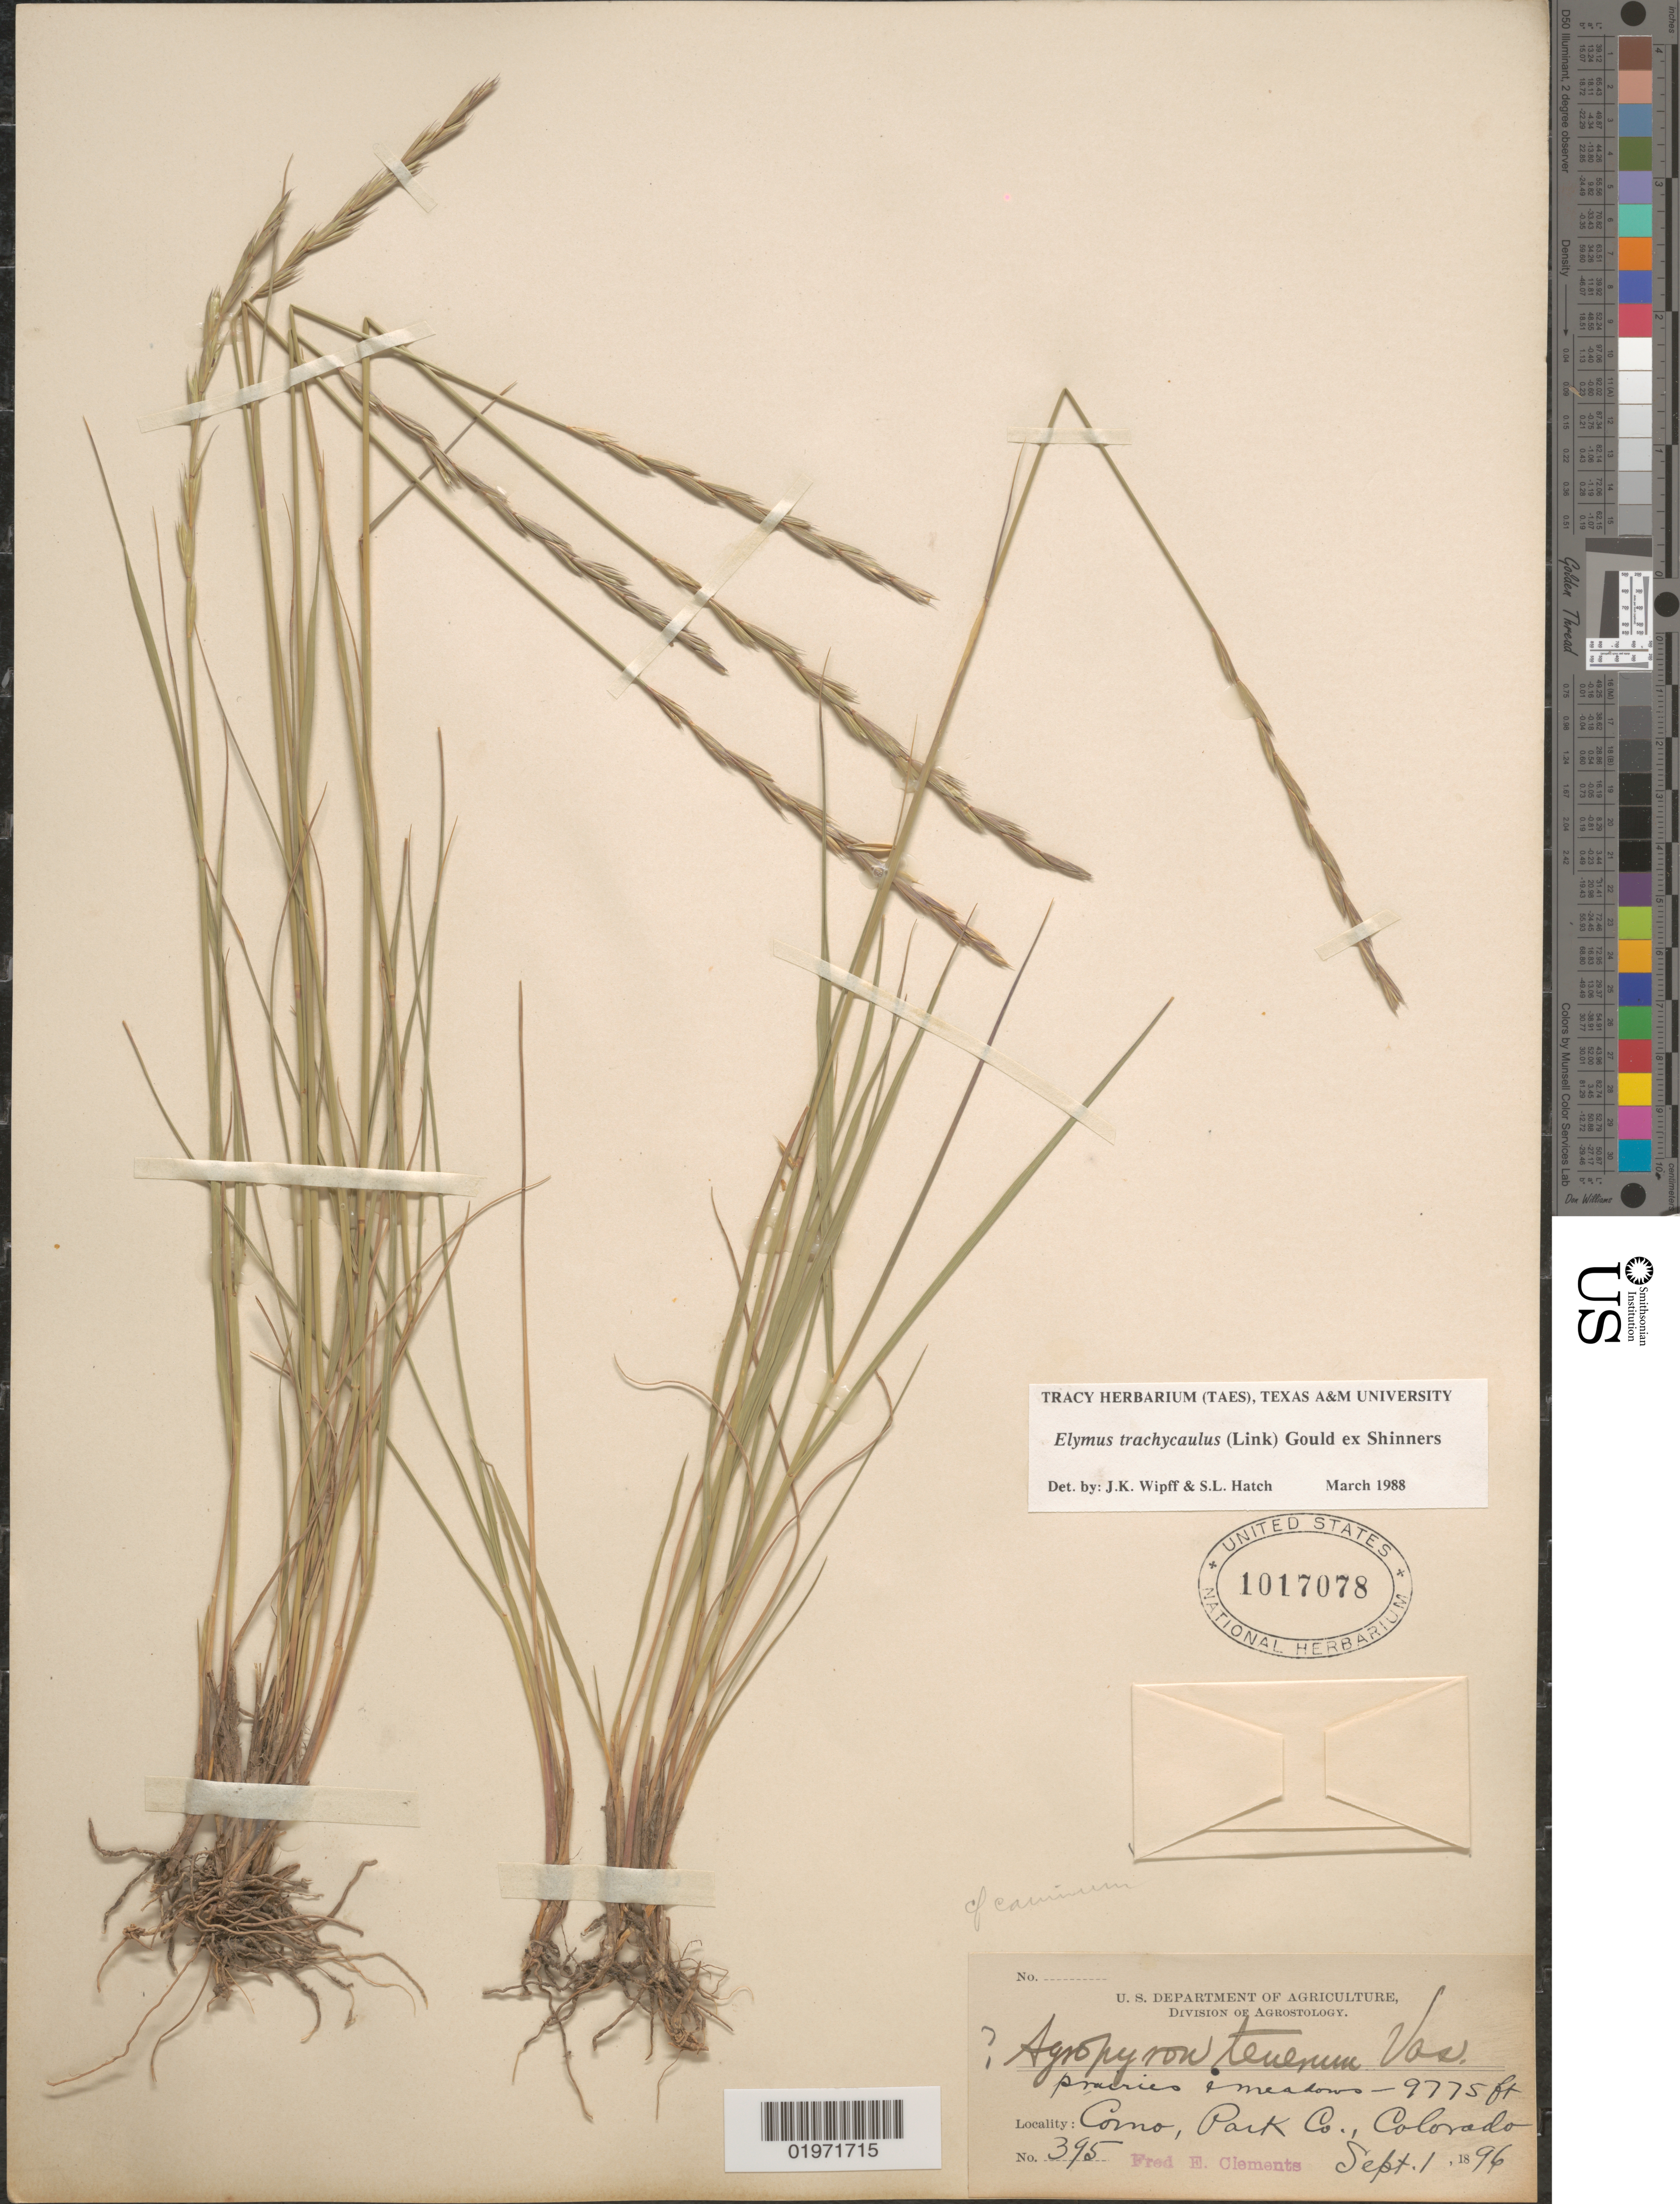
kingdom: Plantae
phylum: Tracheophyta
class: Liliopsida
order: Poales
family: Poaceae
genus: Elymus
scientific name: Elymus trachycaulus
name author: (Link) Gould ex Shinners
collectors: F. E. Clements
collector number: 395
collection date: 1896-09-01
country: United States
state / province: Colorado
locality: Como, Park Co.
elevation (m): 2979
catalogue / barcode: US 1017078